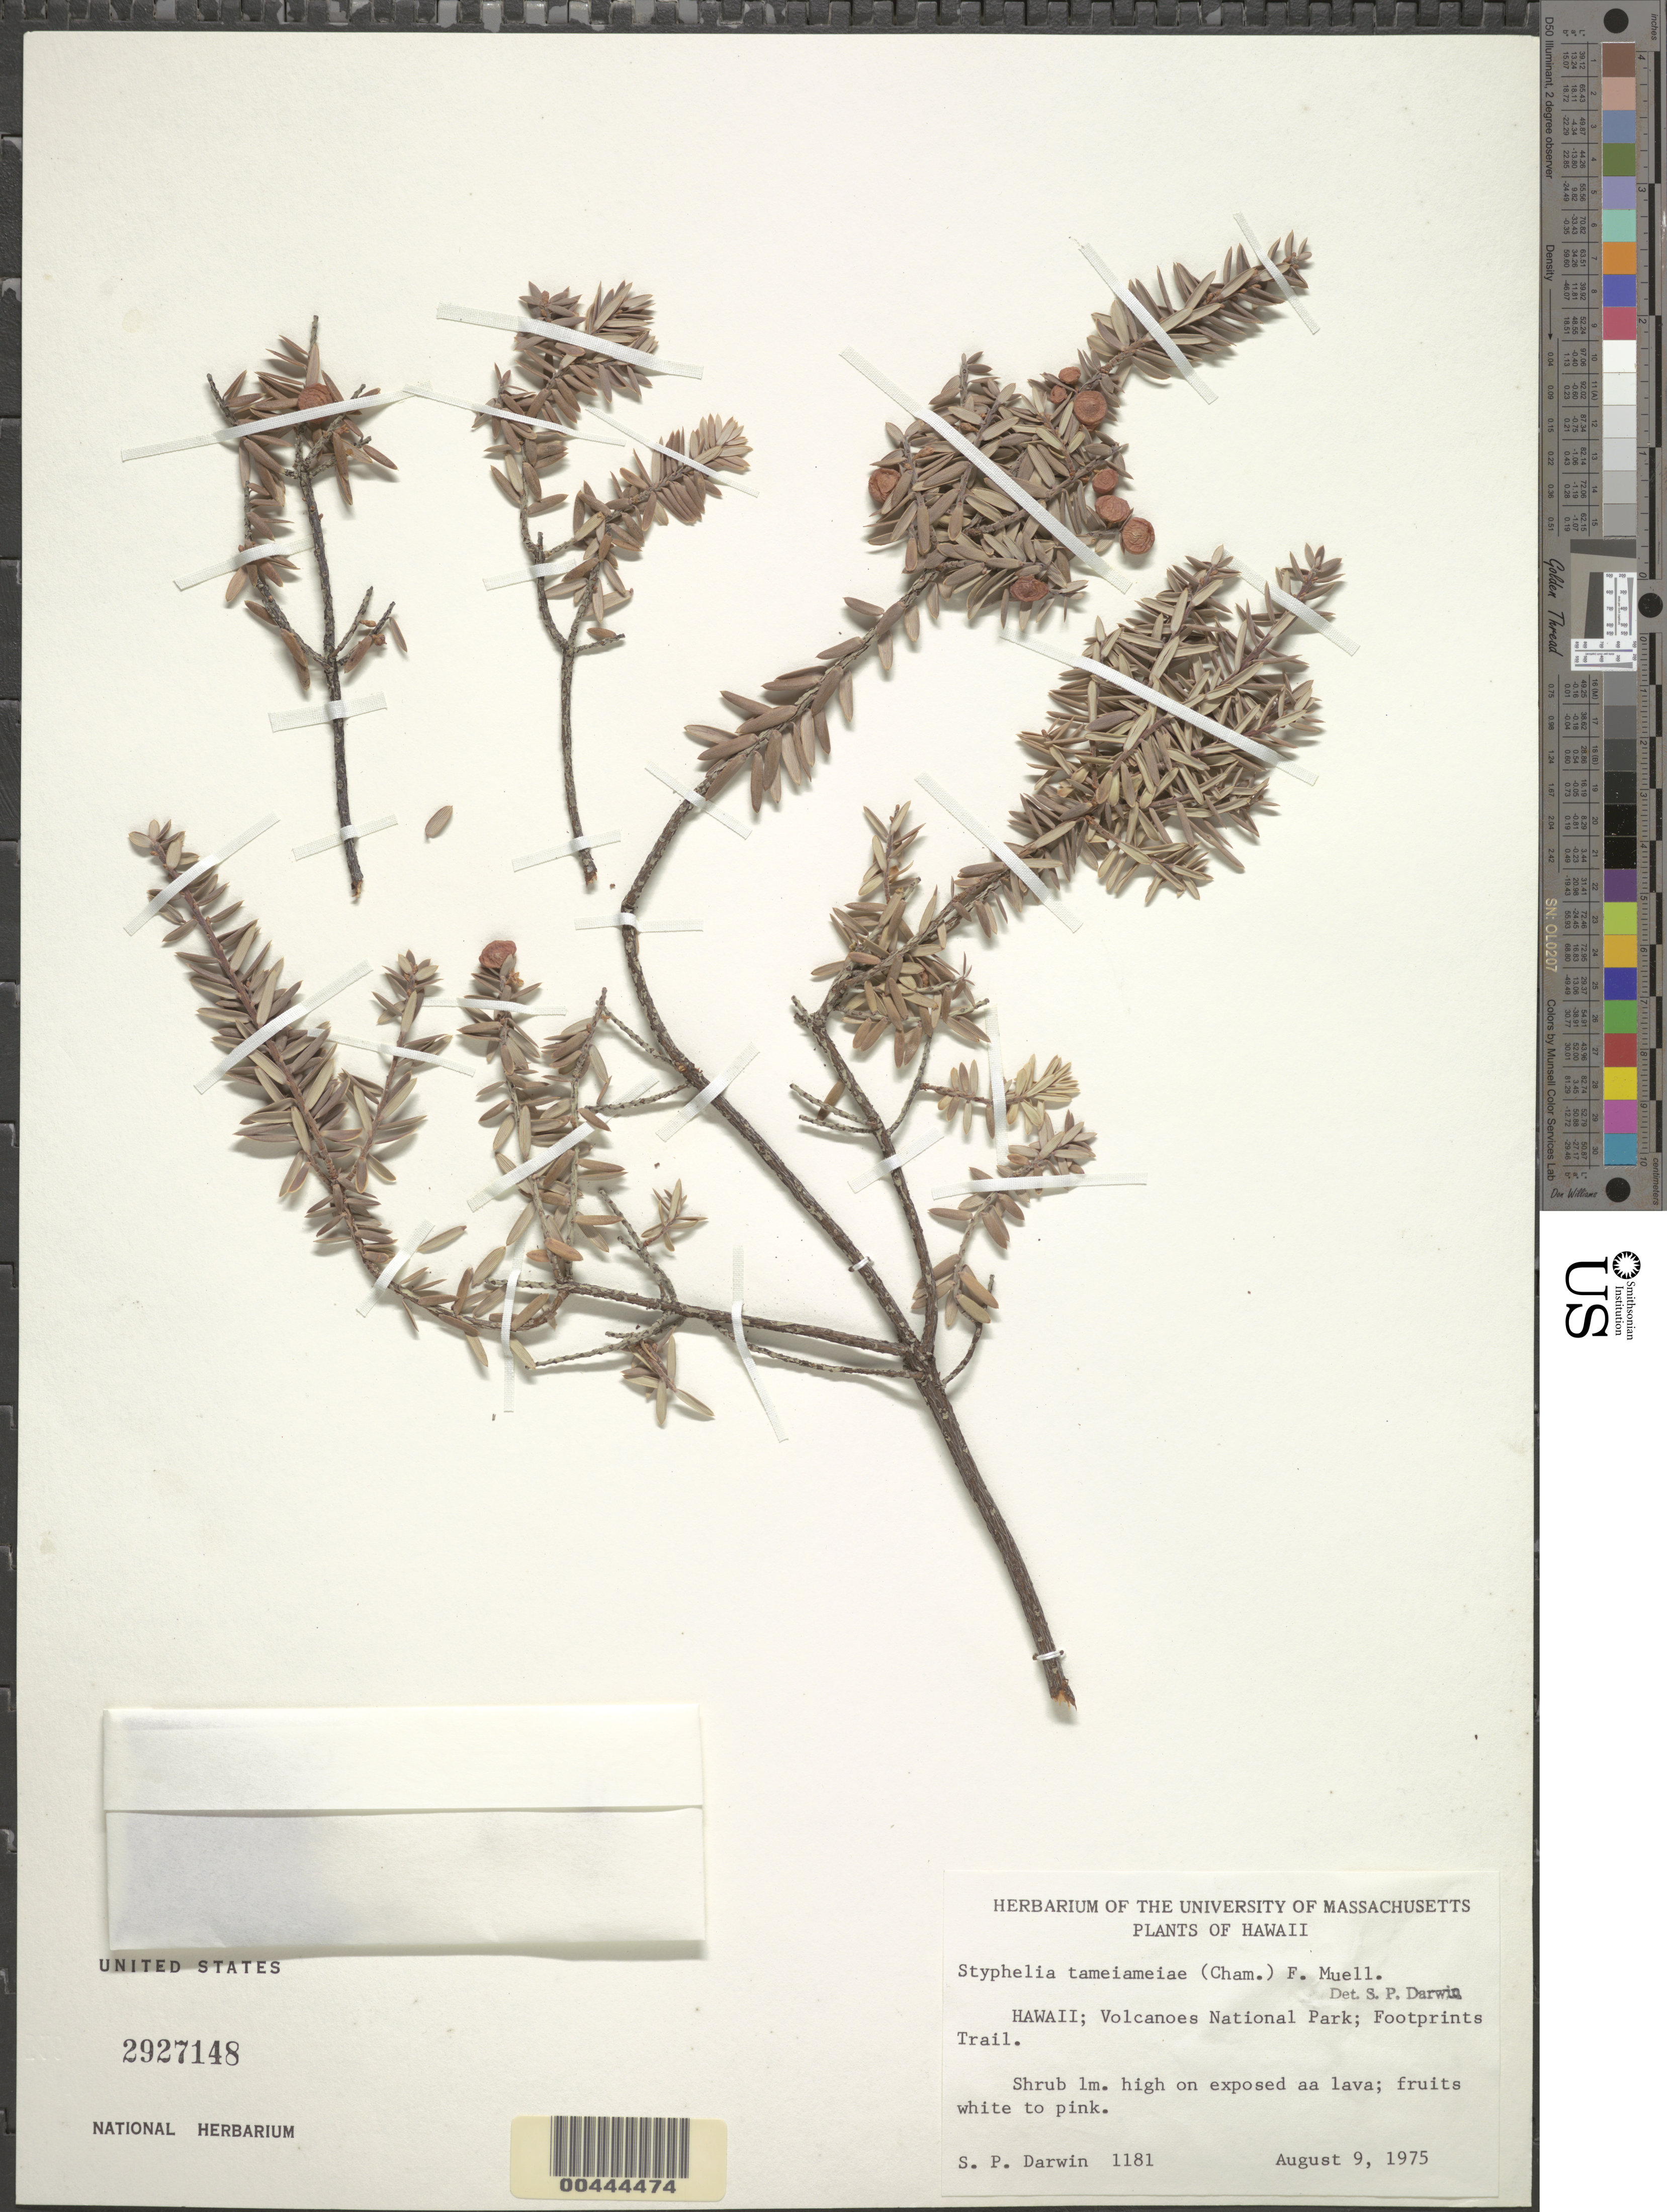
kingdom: Plantae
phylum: Tracheophyta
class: Magnoliopsida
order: Ericales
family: Ericaceae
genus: Leptecophylla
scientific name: Leptecophylla tameiameiae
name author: (Cham. & Schltdl.) C.M. Weiller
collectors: S. P. Darwin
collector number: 1181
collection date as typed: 9 Aug 1975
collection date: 1975-08-09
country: United States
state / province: Hawaii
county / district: Hawaii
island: Hawaii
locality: Volcanoes National Park, Footprints Trail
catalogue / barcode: US 2927148